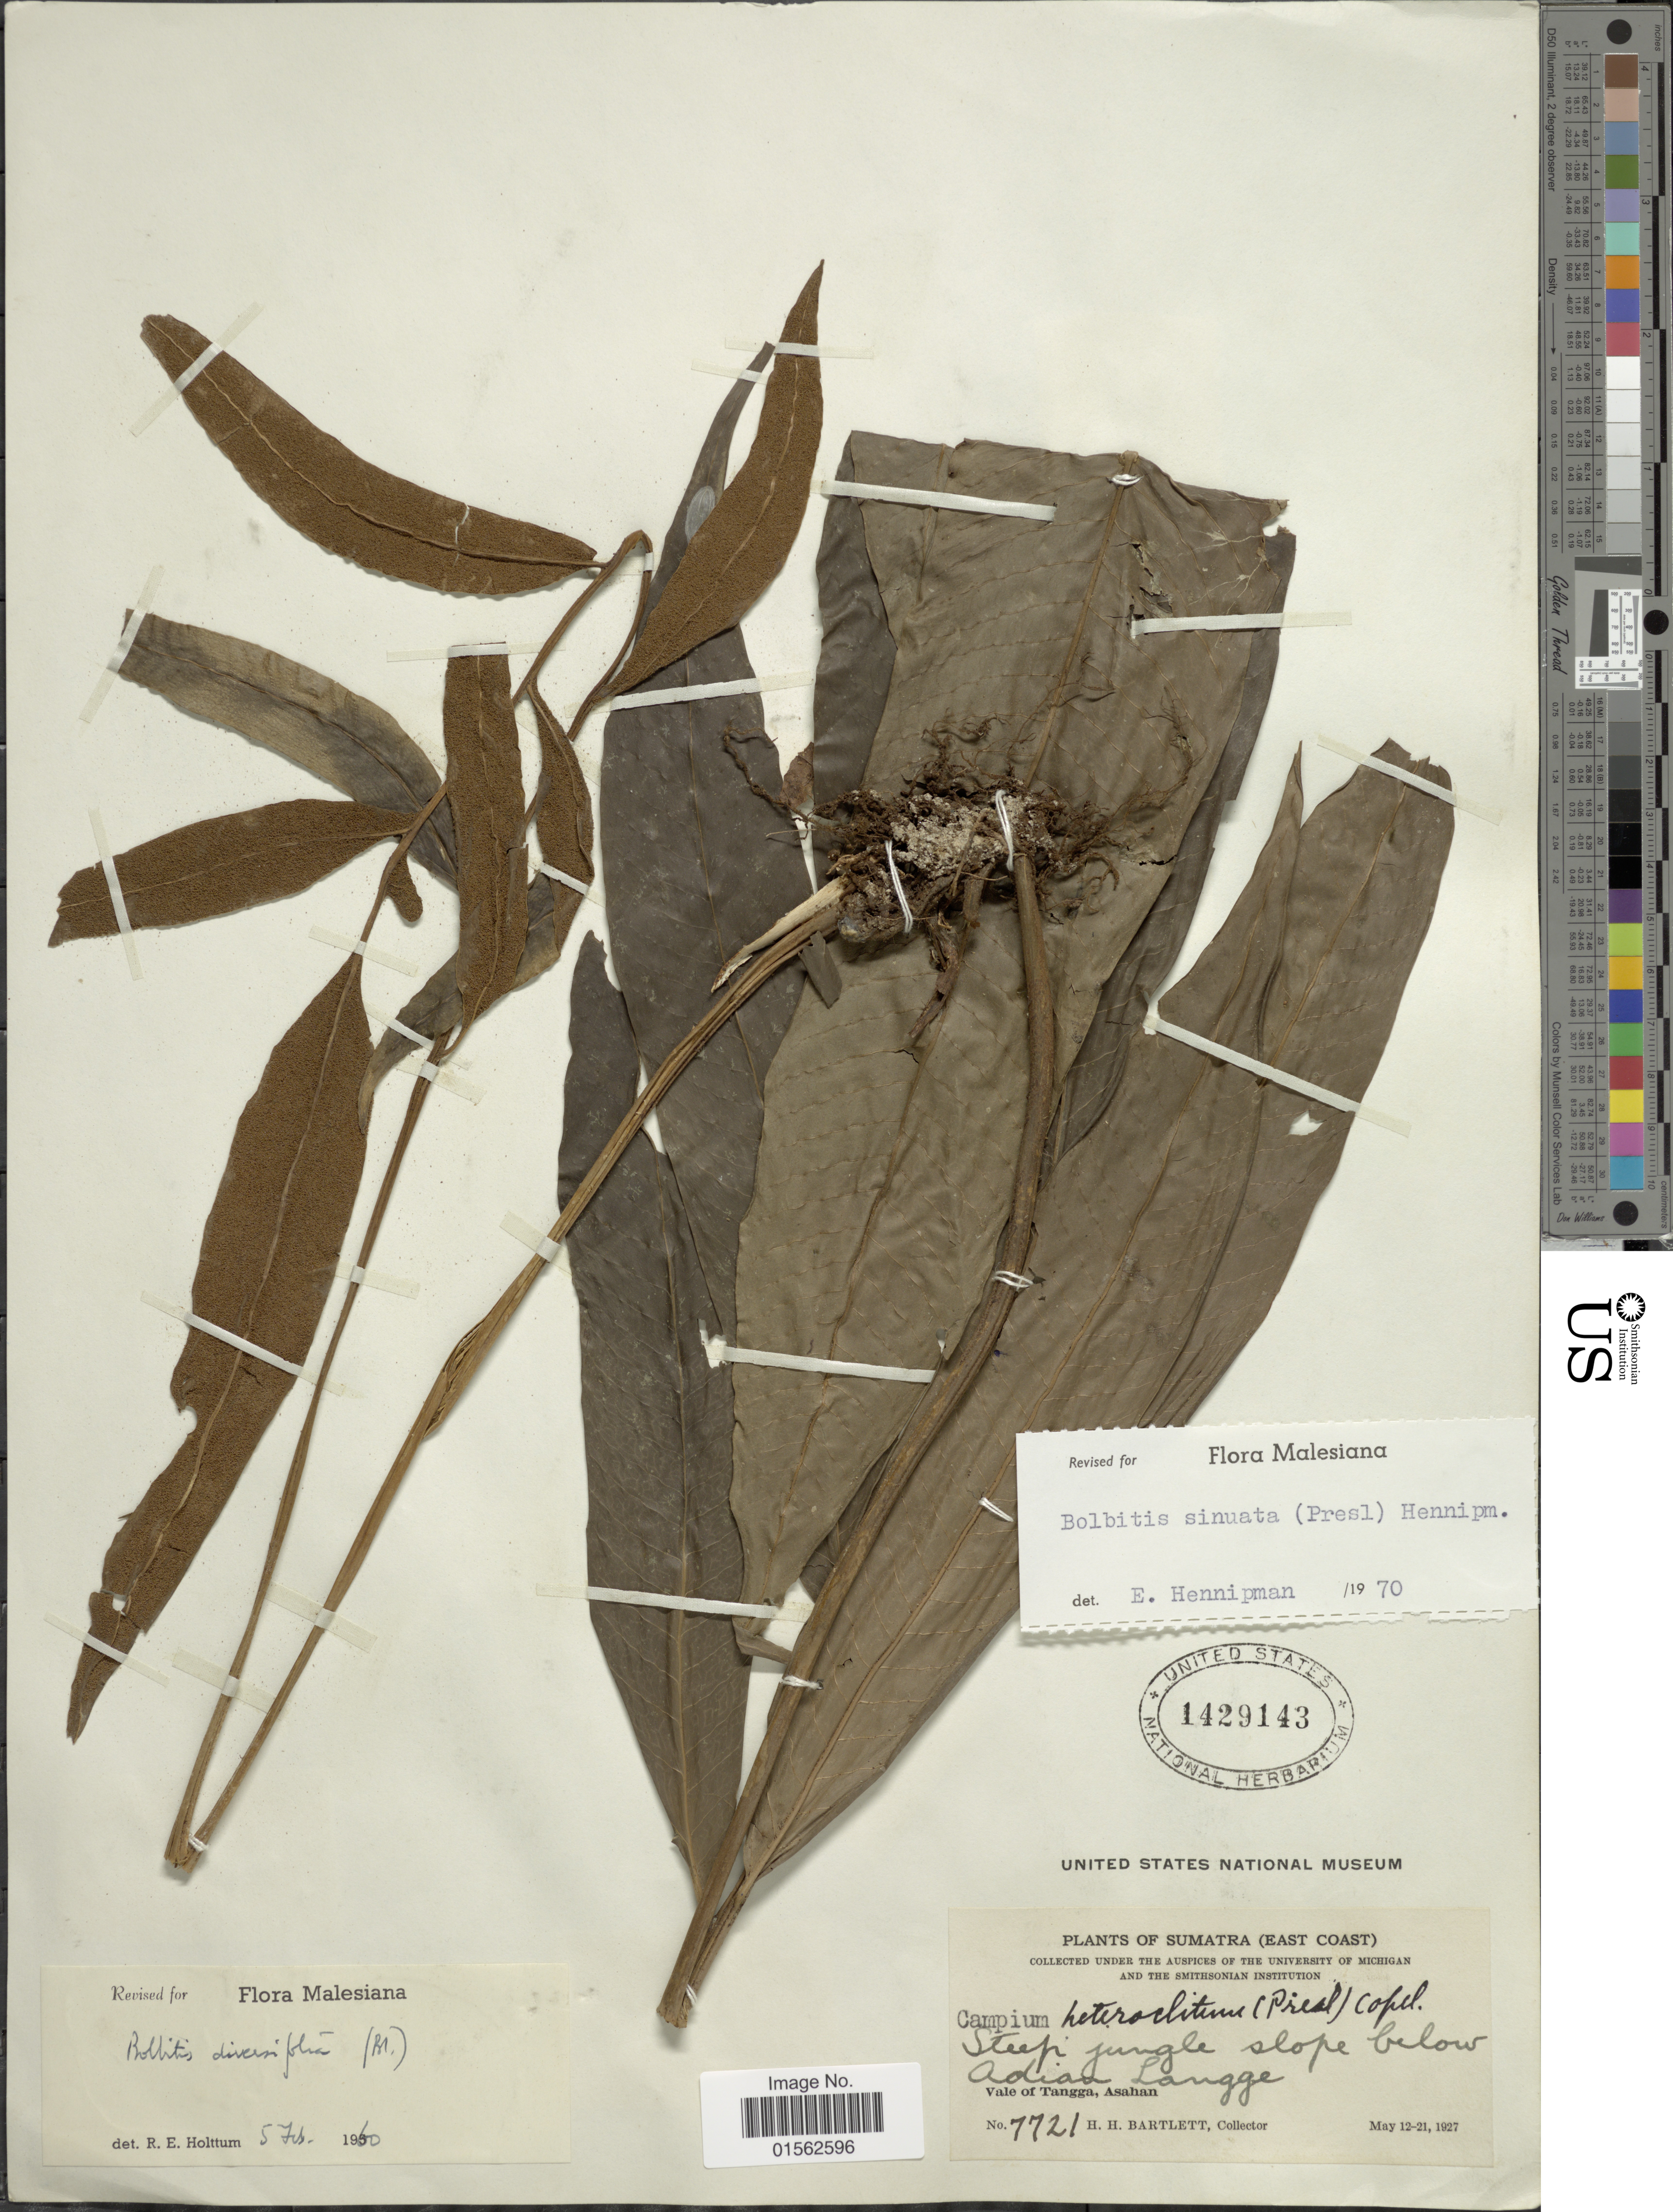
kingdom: Plantae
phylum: Tracheophyta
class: Polypodiopsida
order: Polypodiales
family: Dryopteridaceae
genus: Bolbitis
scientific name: Bolbitis sinuata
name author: (C. Presl) Hennipman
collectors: H. H. Bartlett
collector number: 7721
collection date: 1927-05-12/1927-05-21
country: Indonesia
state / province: Sumatra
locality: Sumatra (East Coast), steep jungle slope below Adian Langge, vale of Tangga, Asahan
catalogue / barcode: US 1429143